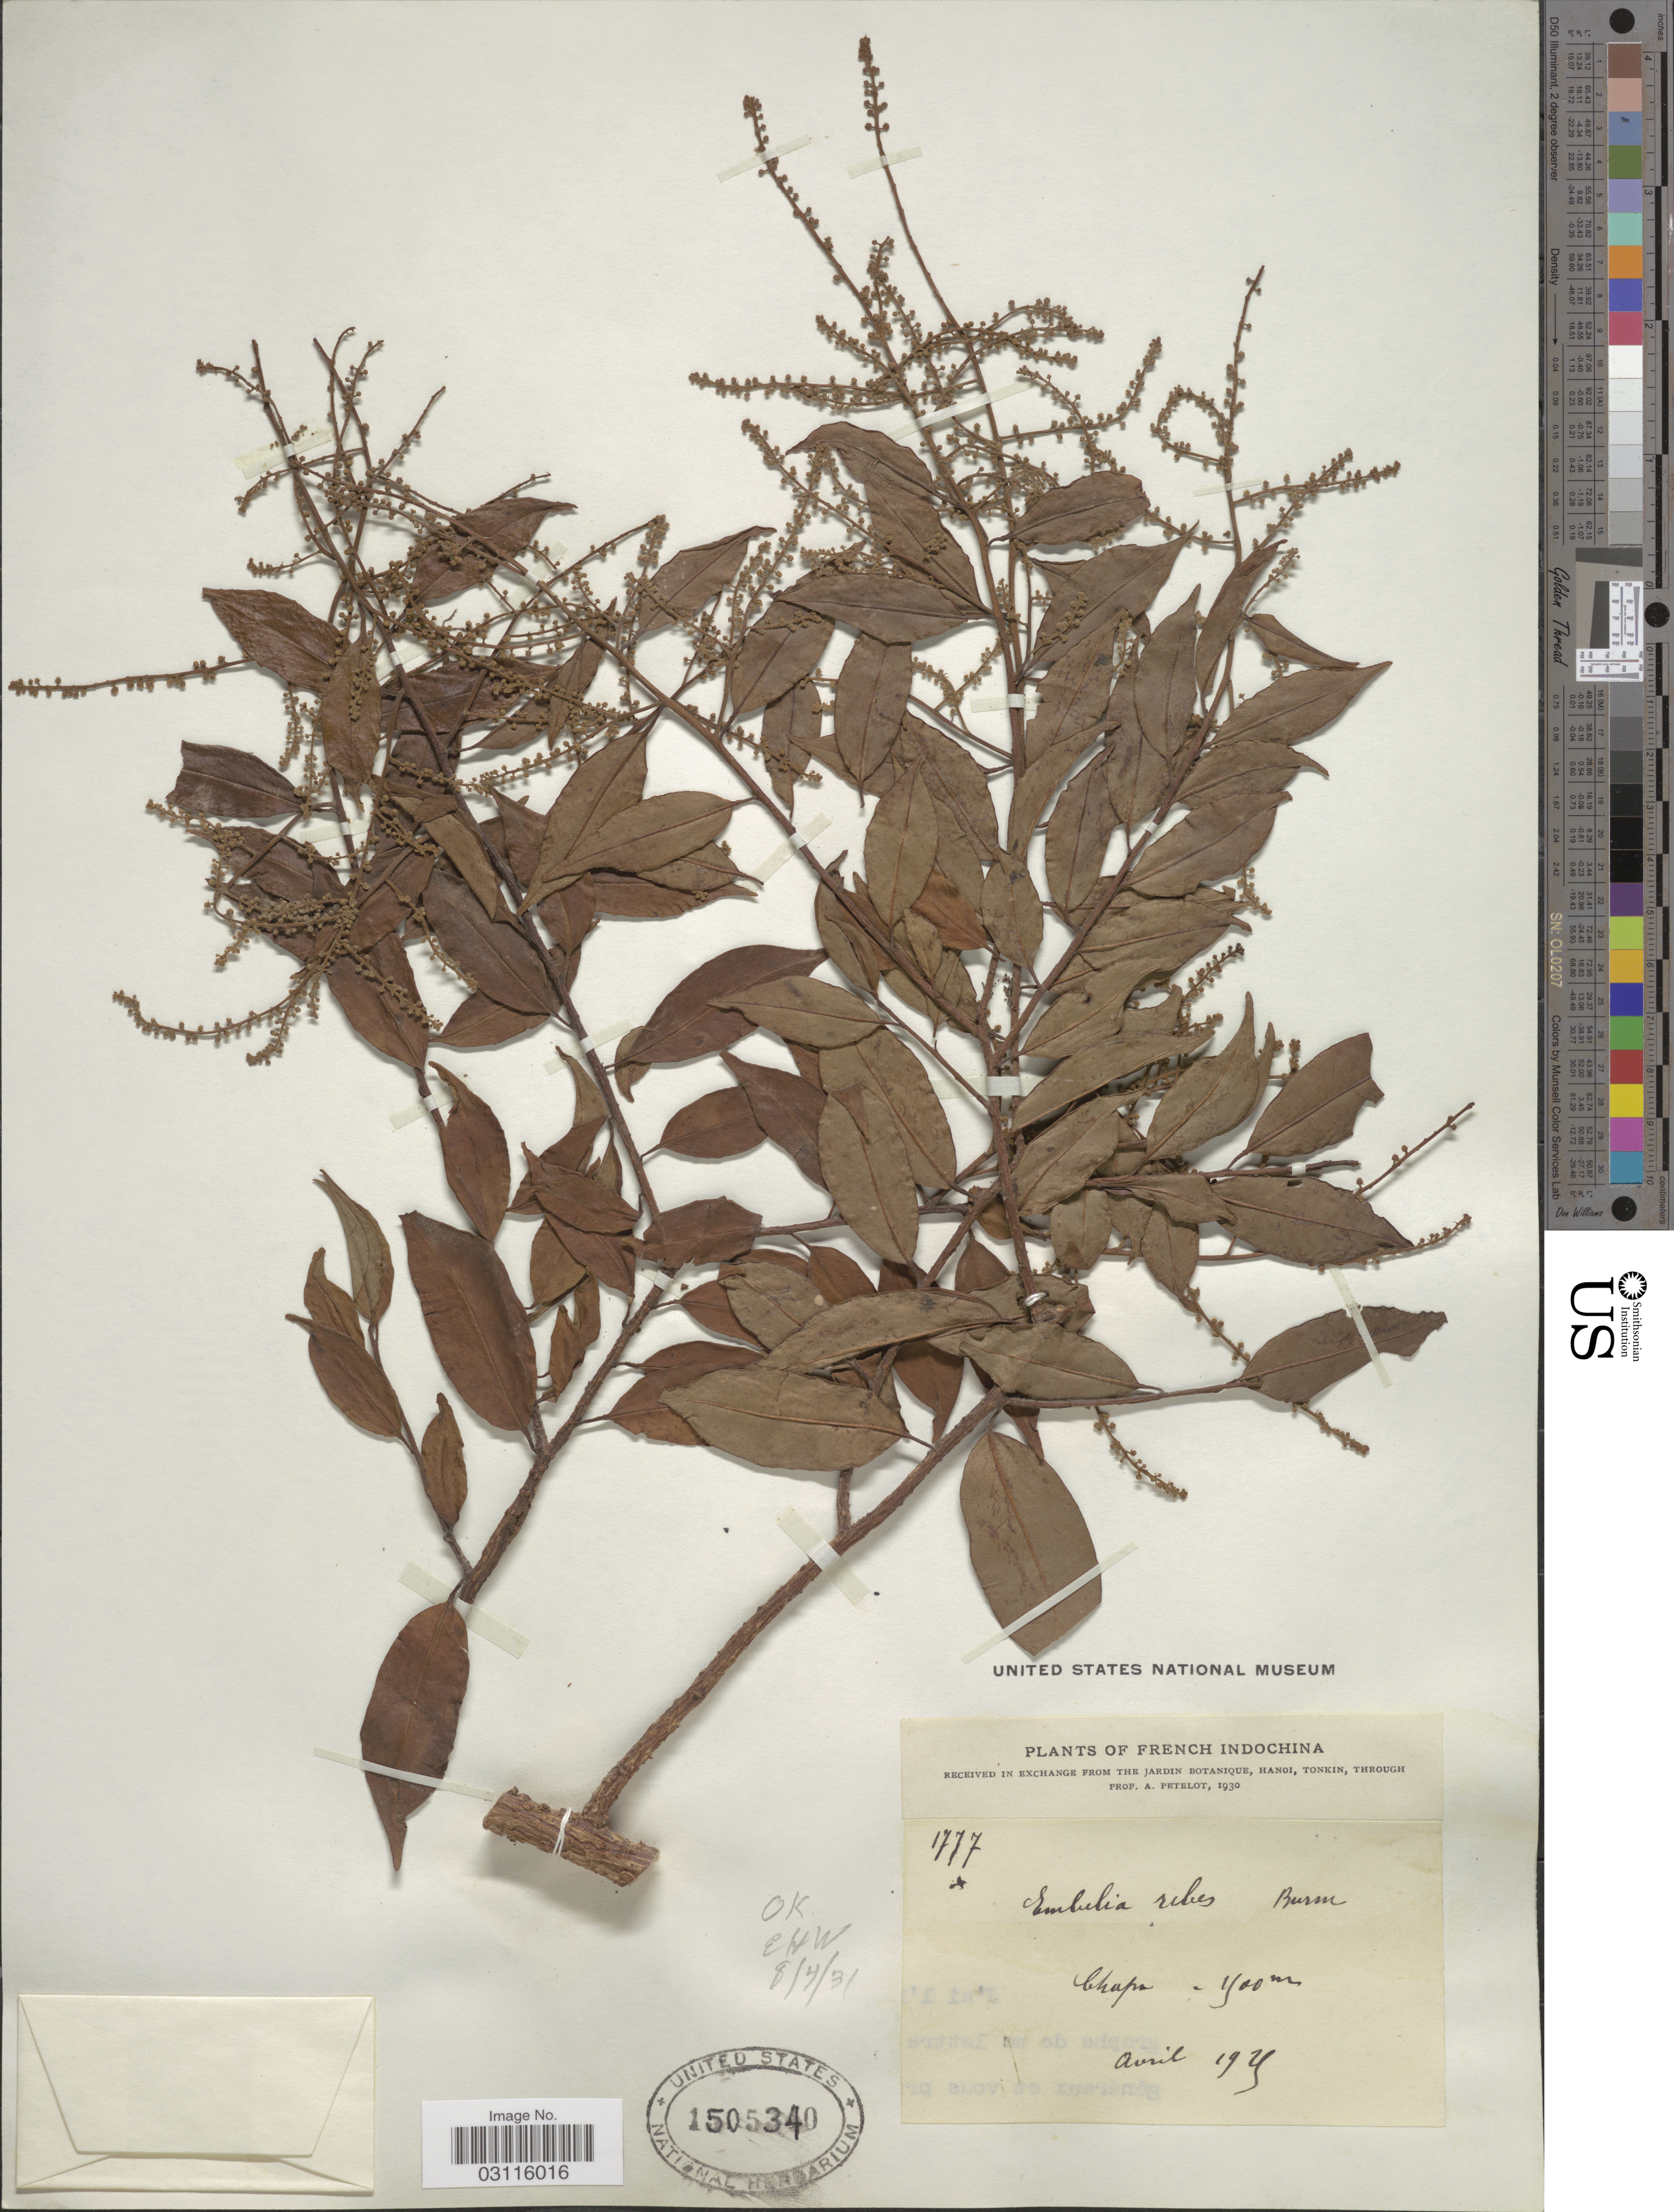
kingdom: Plantae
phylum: Tracheophyta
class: Magnoliopsida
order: Ericales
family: Primulaceae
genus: Embelia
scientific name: Embelia ribes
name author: Burm. f.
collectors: P. A. Pételot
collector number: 1777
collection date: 1925-04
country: Vietnam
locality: French Indochina, Chapa.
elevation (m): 1500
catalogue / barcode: US 1505340